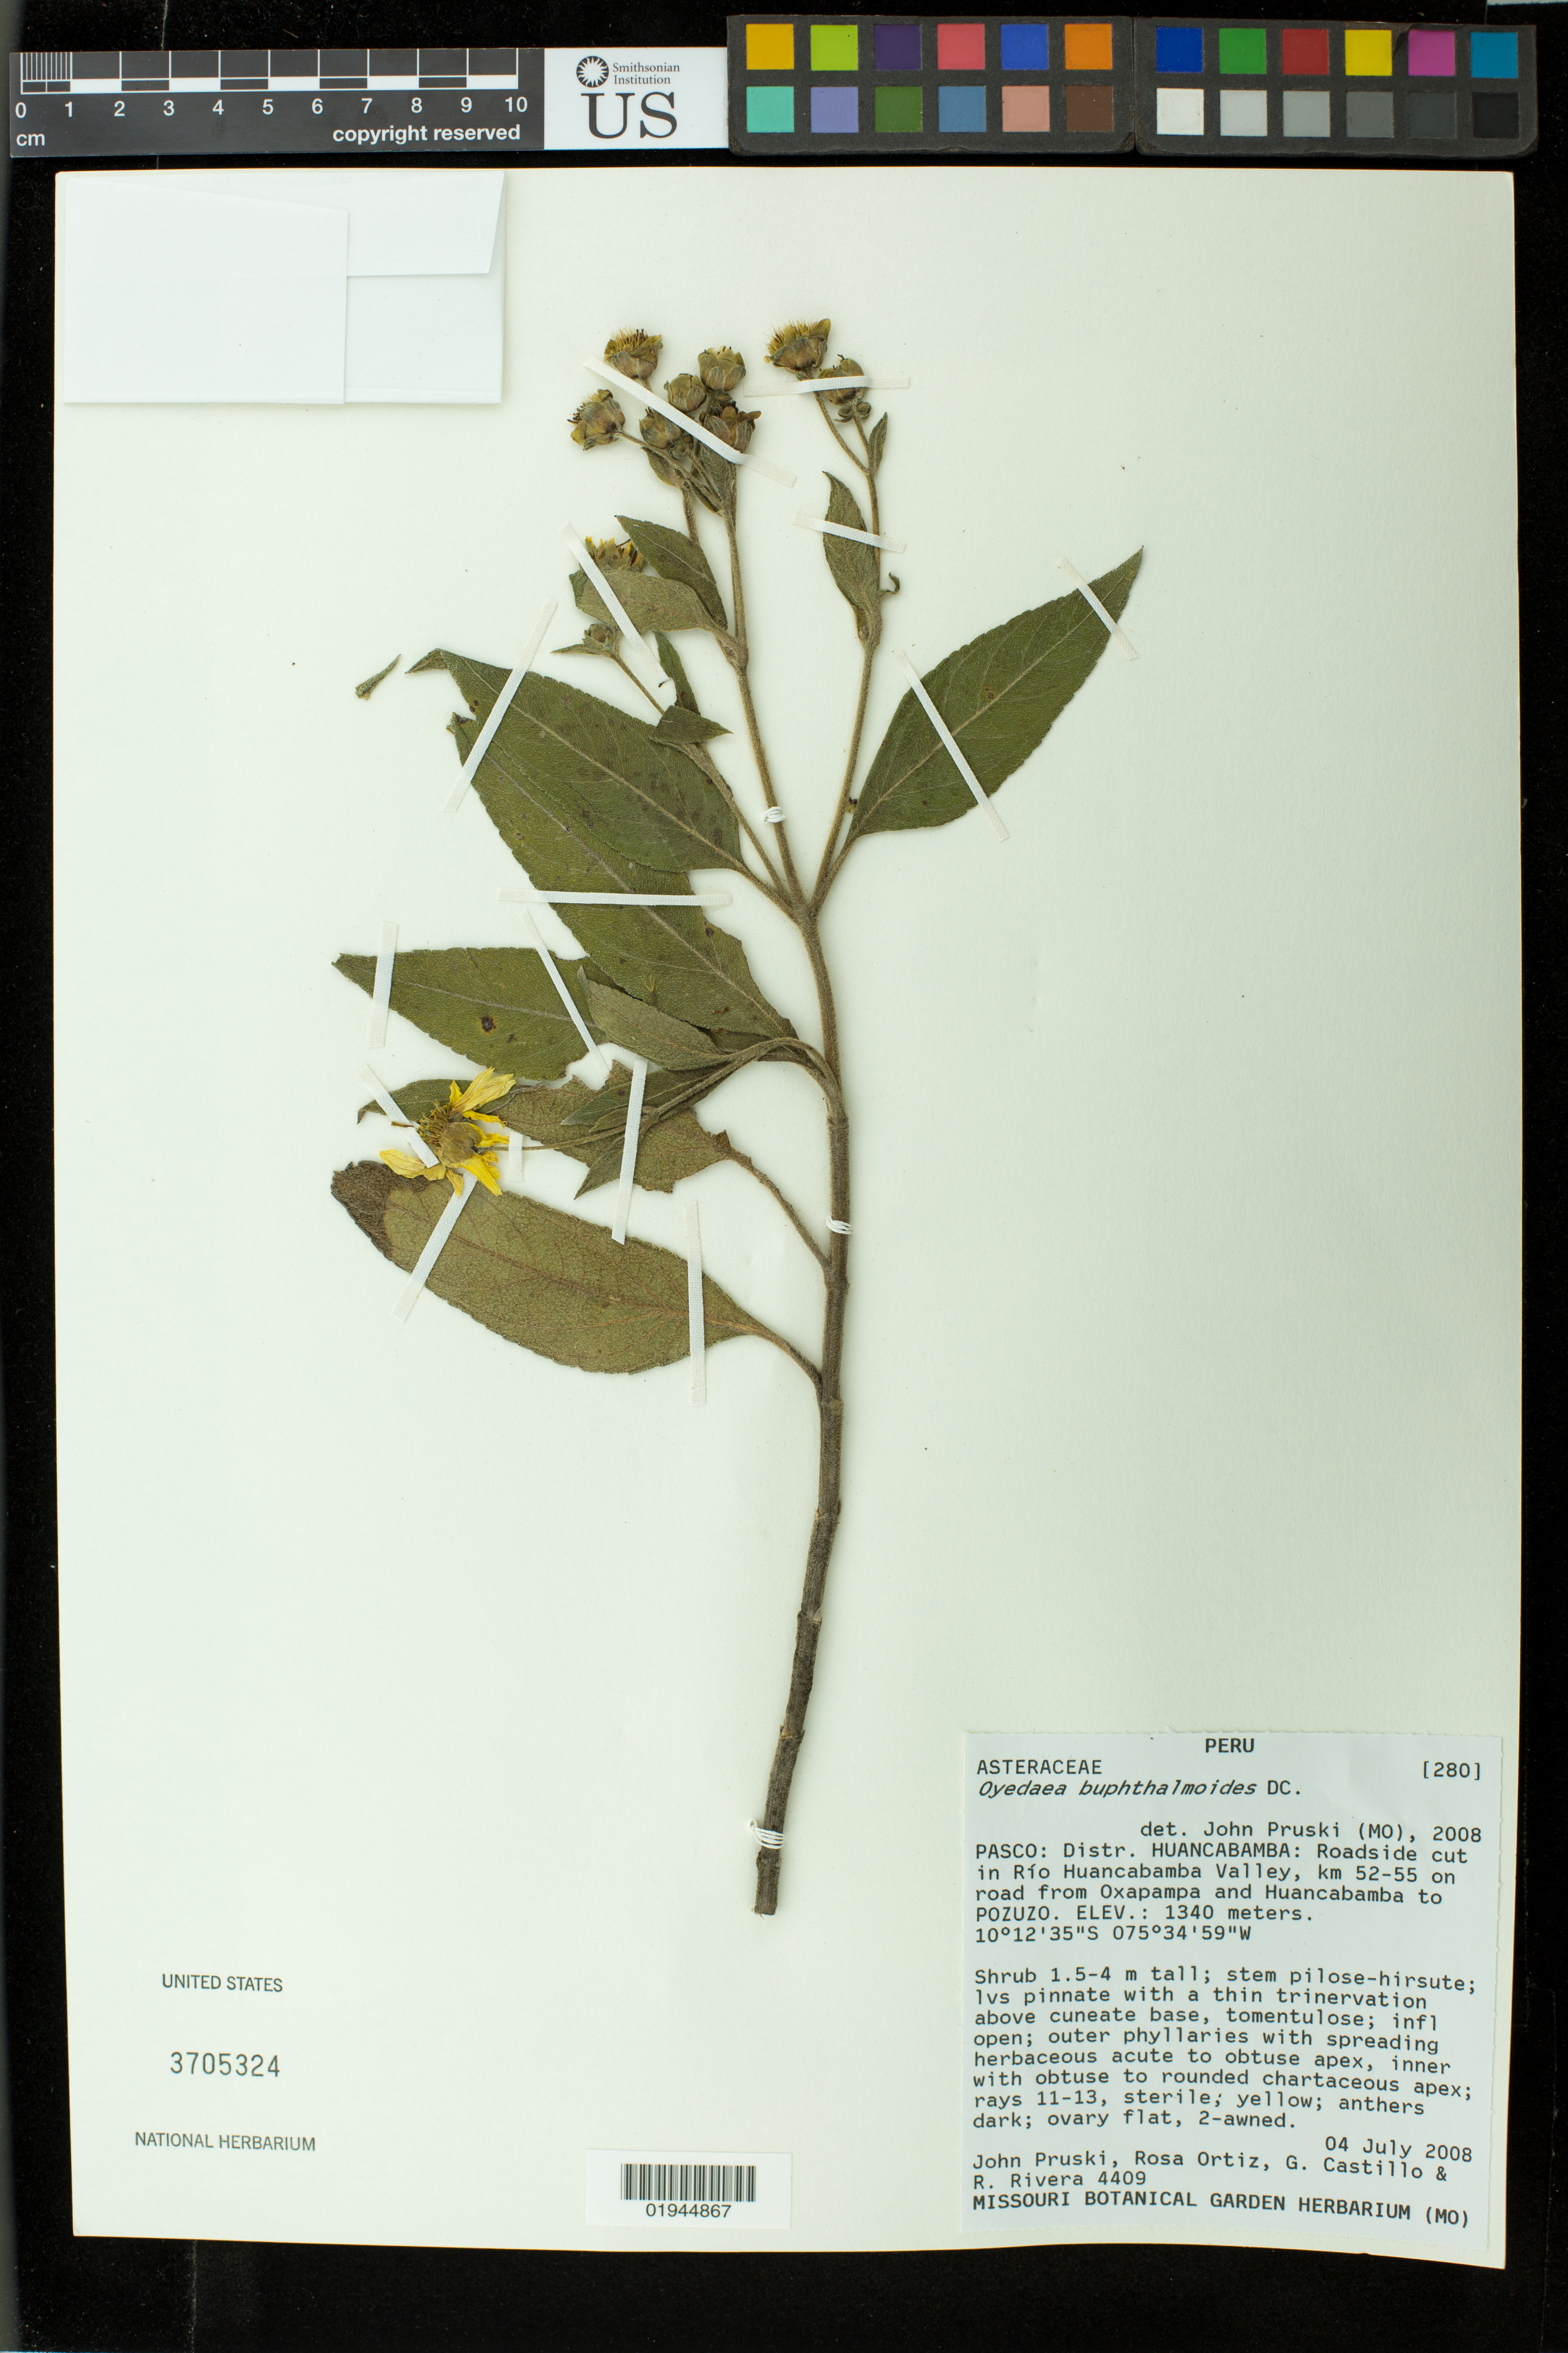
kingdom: Plantae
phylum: Tracheophyta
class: Magnoliopsida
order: Asterales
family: Asteraceae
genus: Oyedaea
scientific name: Oyedaea buphthalmoides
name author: DC.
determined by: Pruski, J. F.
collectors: J. F. Pruski, R. del C. Ortiz, G. Castillo & R. Rivera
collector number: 4409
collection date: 2008-07-04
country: Peru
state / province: Piura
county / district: Huancabamba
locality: Roadside cut into Rio Huancabamba Valley, km 52-55 on road from Oxapampa and Huancabamba to Pozuzo.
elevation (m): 1340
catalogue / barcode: US 3705324